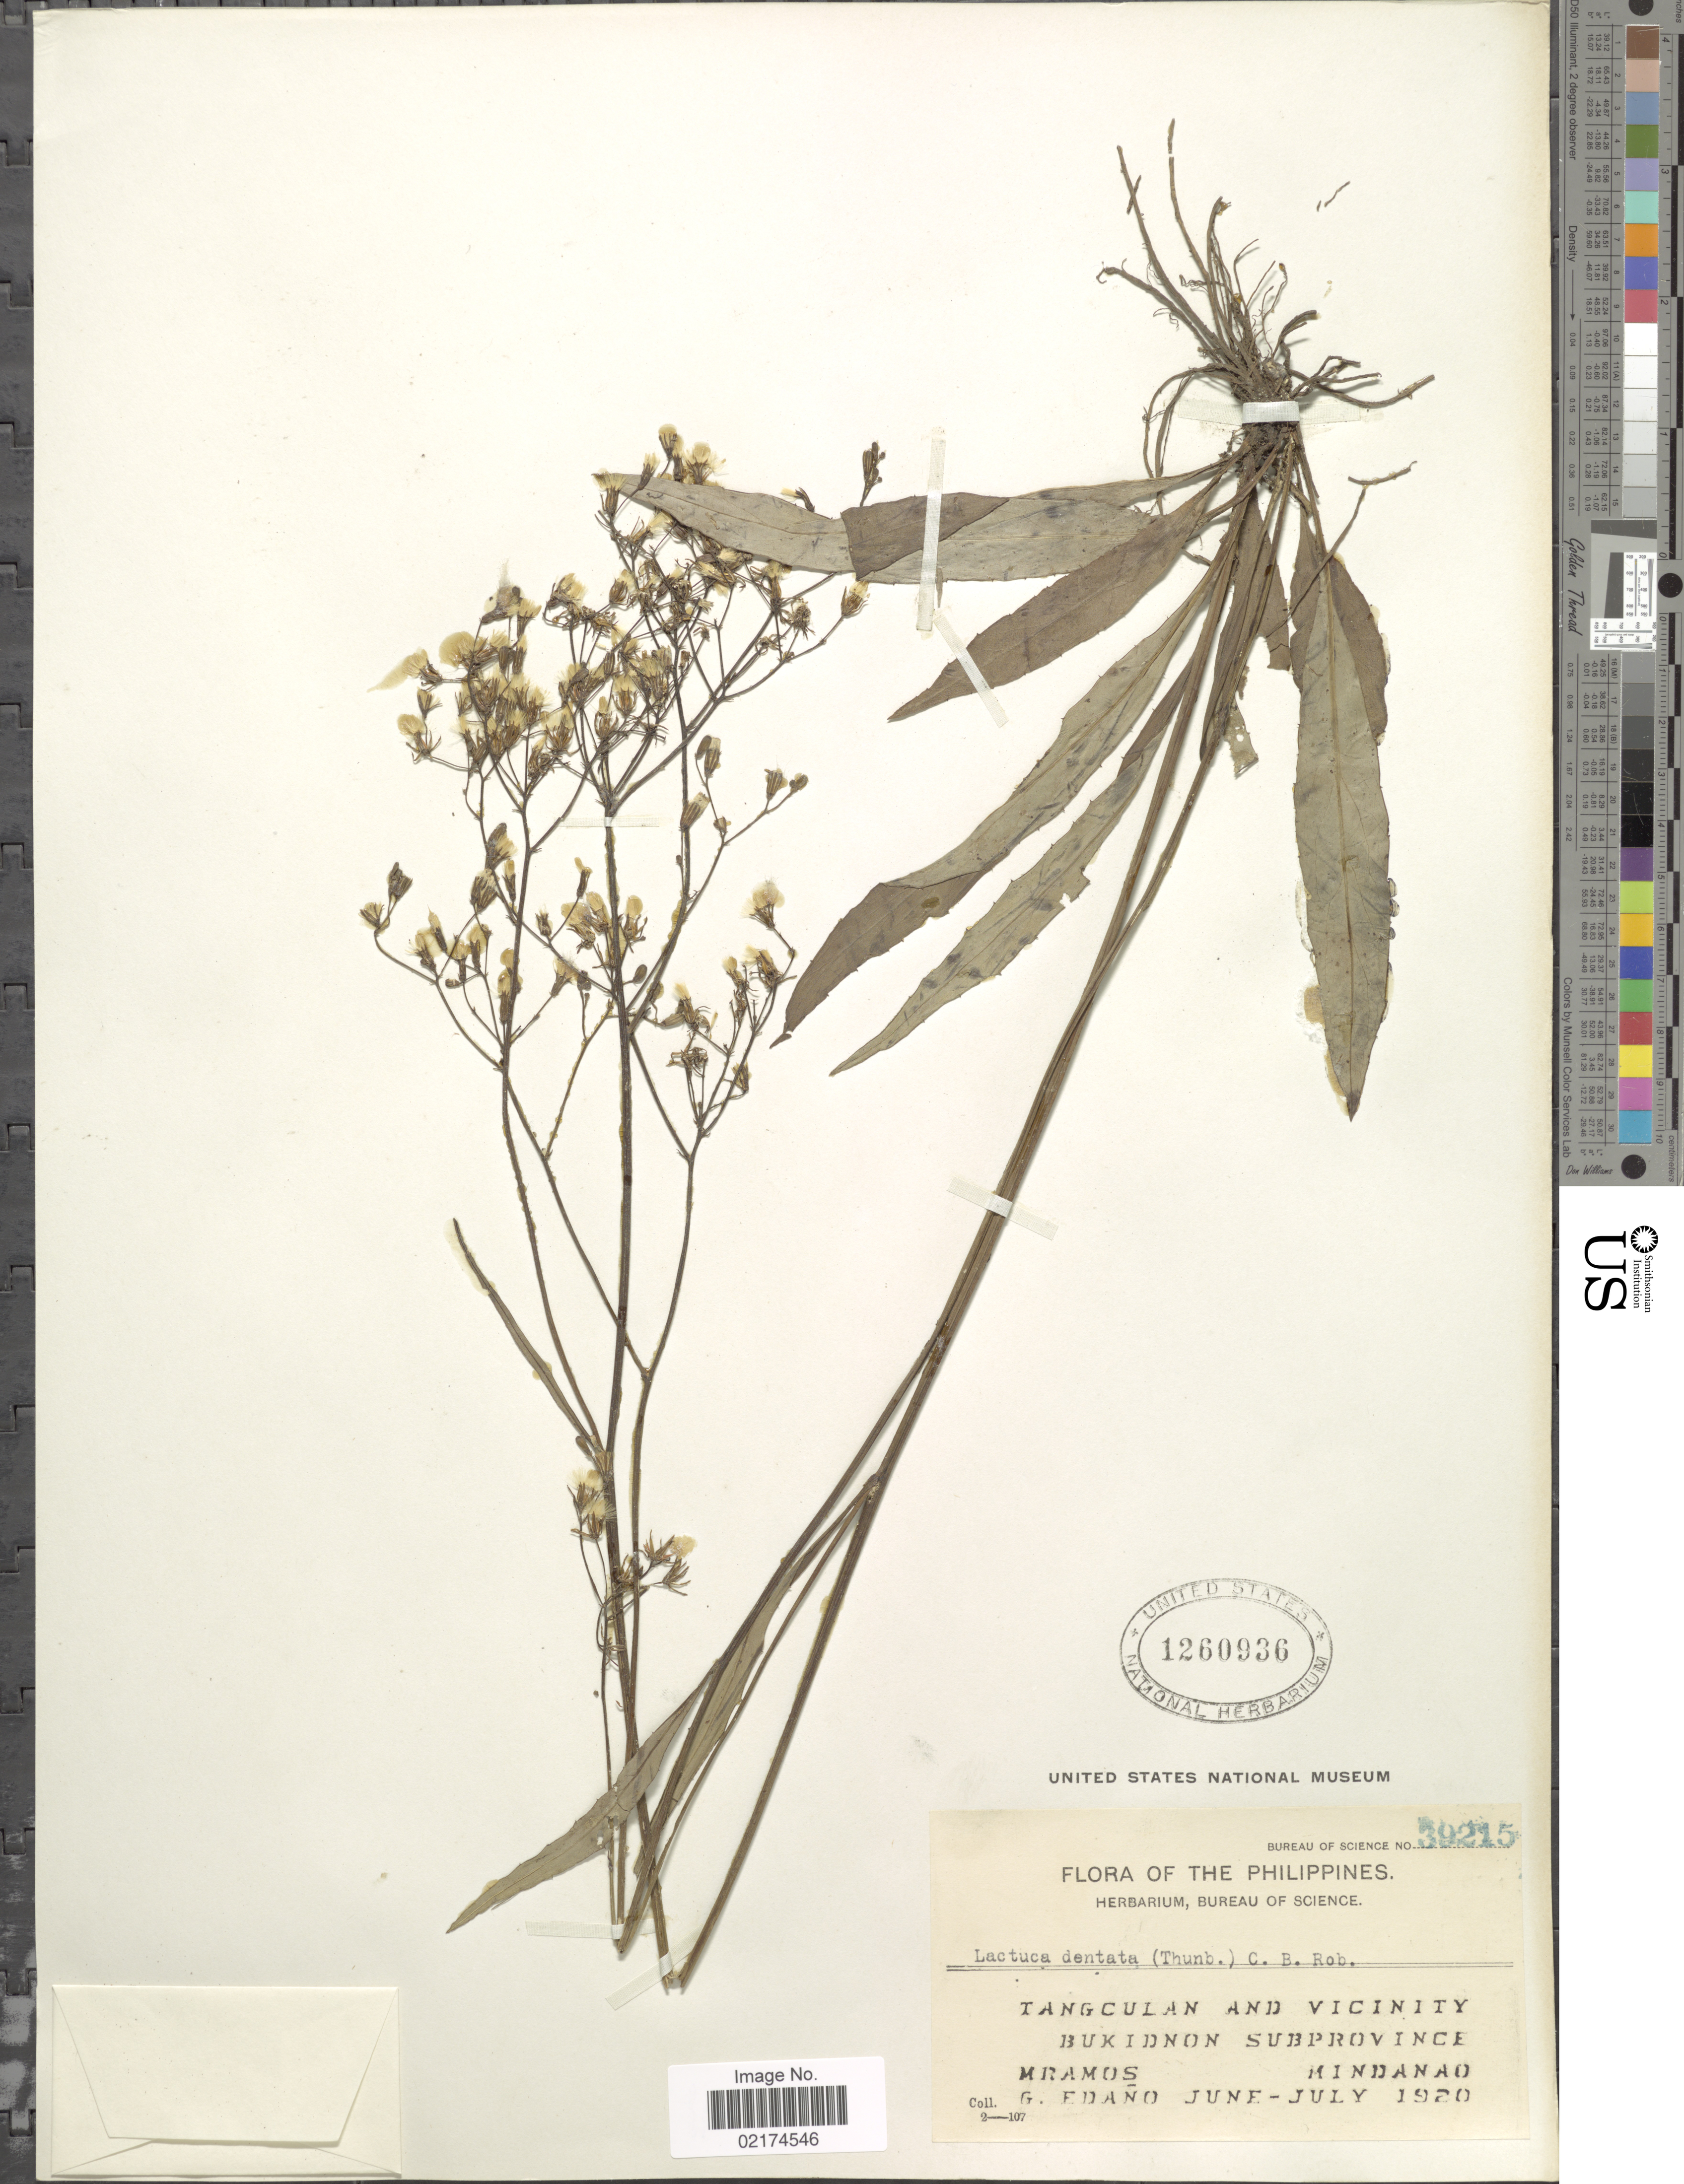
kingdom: Plantae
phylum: Tracheophyta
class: Magnoliopsida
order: Asterales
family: Asteraceae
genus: Ixeridium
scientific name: Ixeridium dentatum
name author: (Thunb.) Tzvelev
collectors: M. Ramos & G. Edaño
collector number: Bureau Of Science 39215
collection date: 1920-06/1920-07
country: Philippines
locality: Tangculan and Vicinity, Bukidnon Subprovince Mindanao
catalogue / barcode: US 1260936